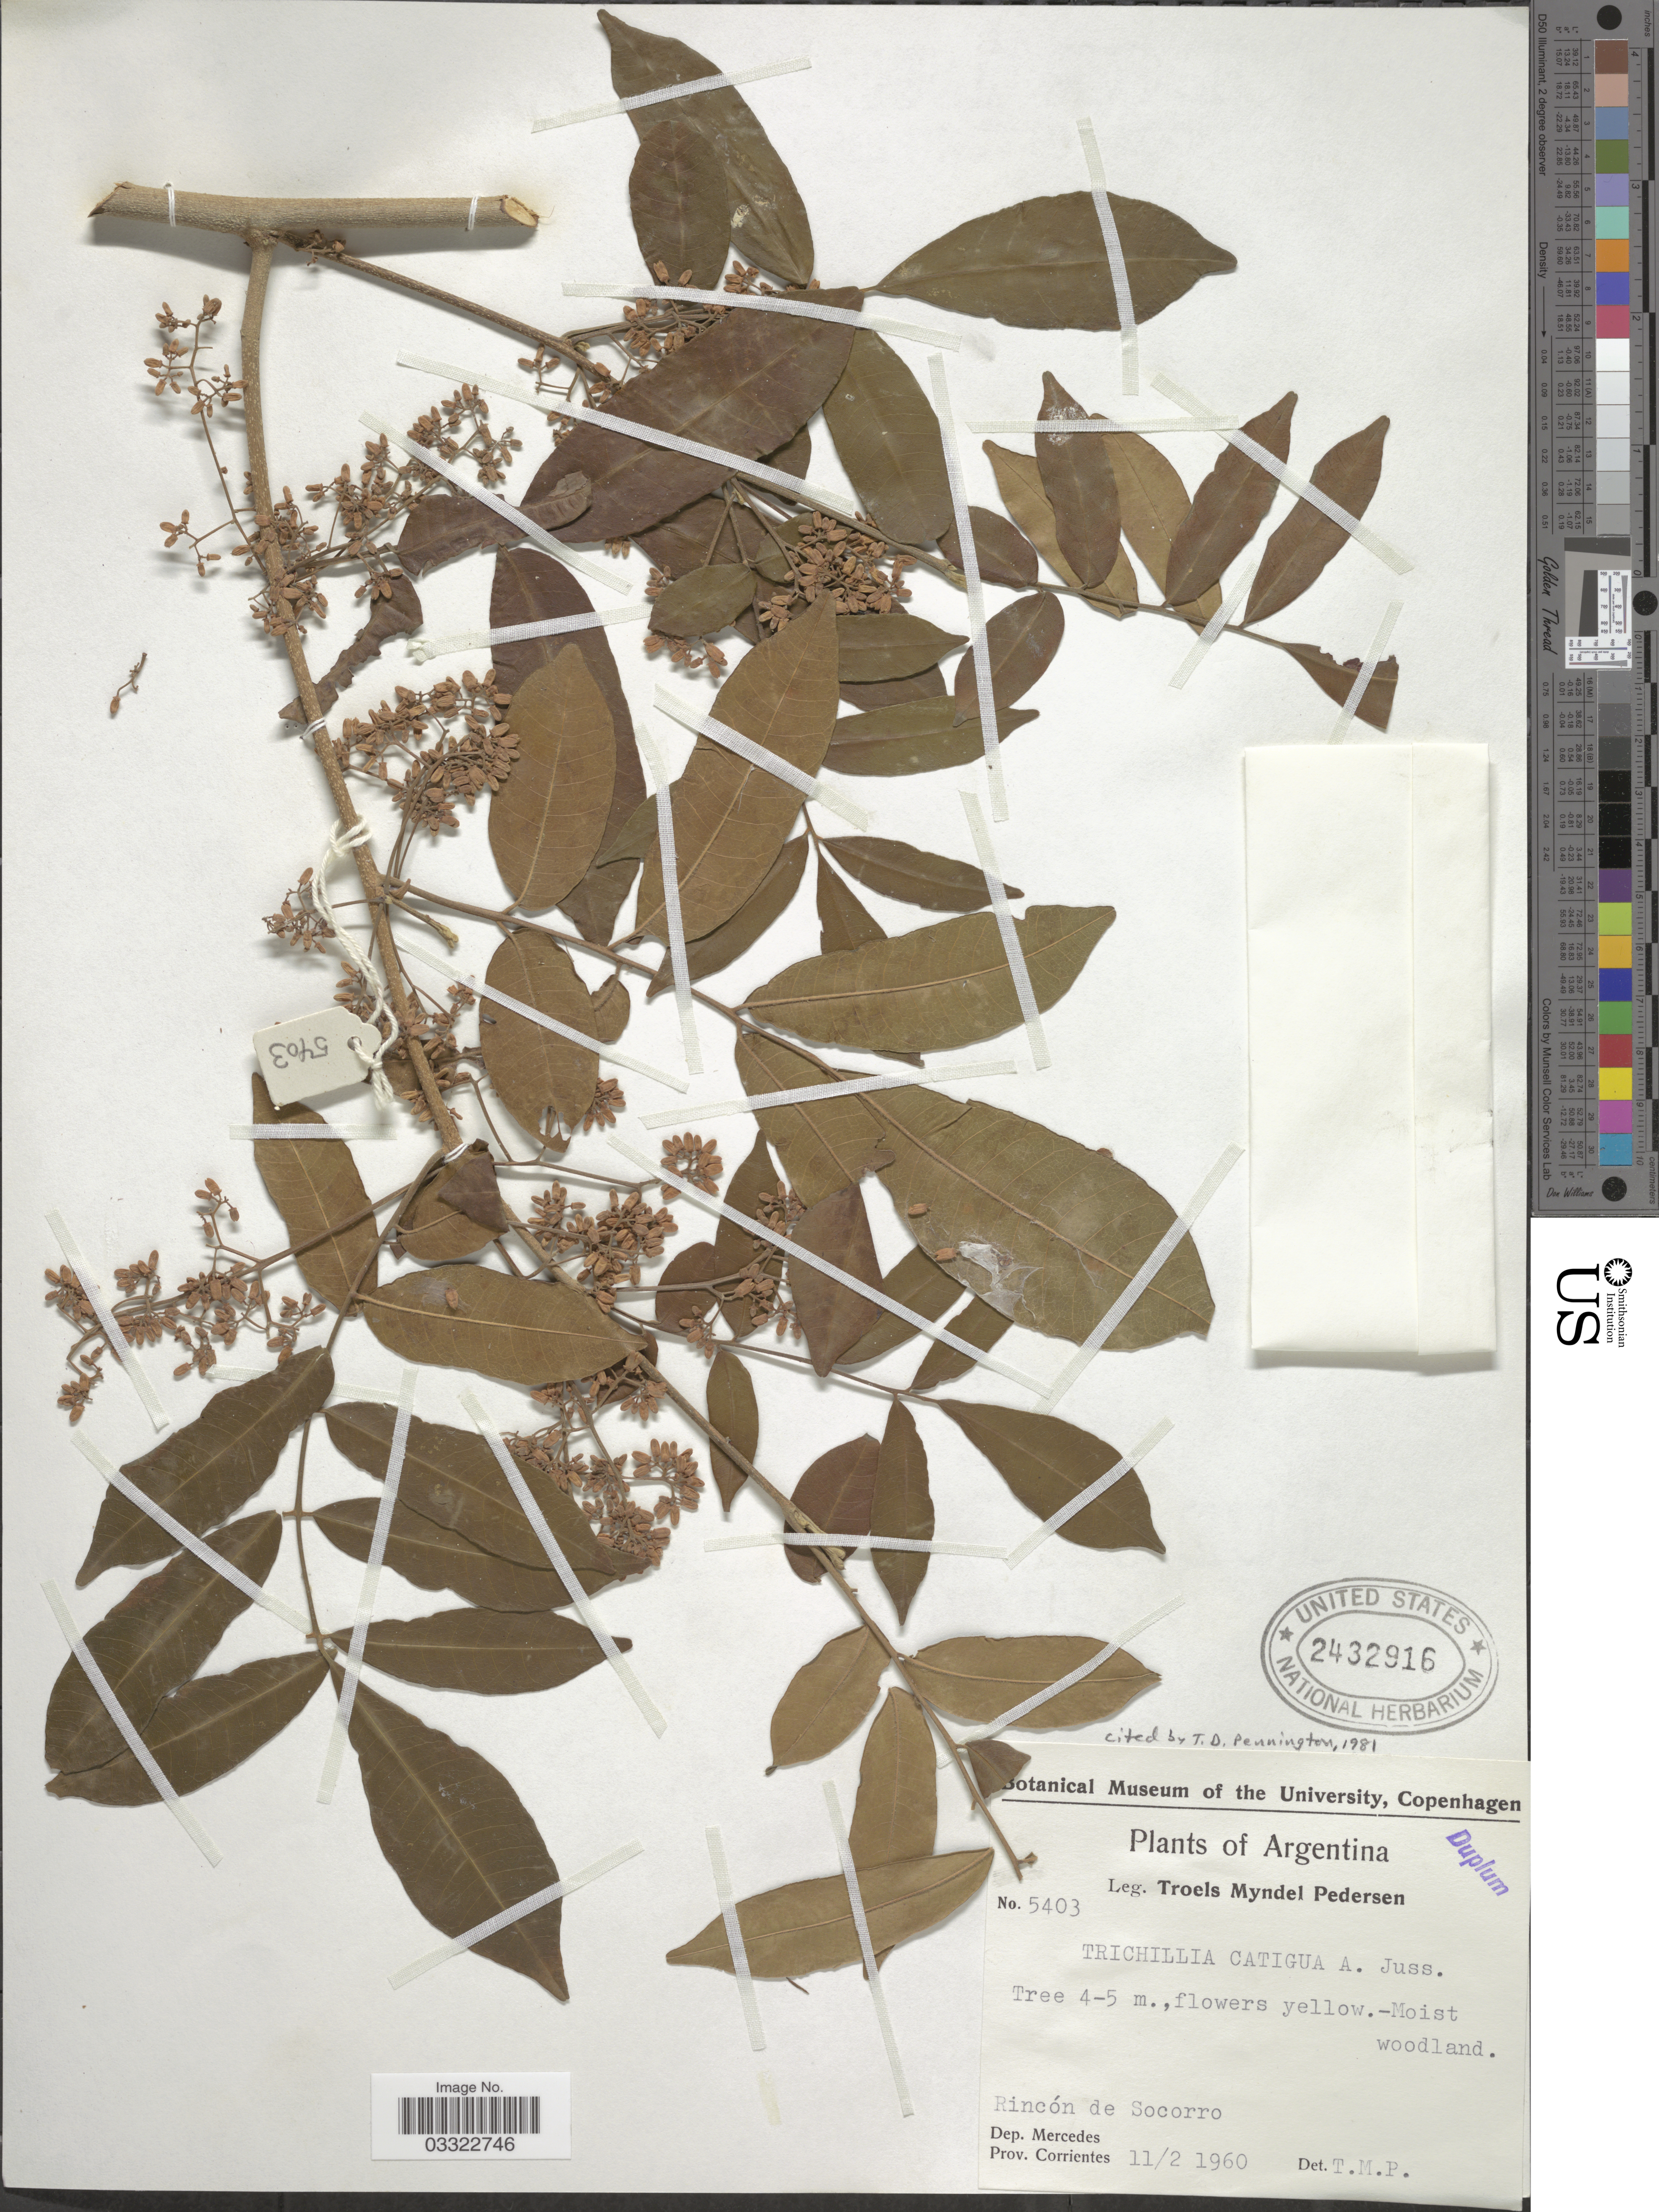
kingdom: Plantae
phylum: Tracheophyta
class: Magnoliopsida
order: Sapindales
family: Meliaceae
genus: Trichilia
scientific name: Trichilia catigua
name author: A. Juss.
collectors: T. Pederson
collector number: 5403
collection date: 1960-02-11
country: Argentina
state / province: Corrientes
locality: Rincón de Socorro. Dep. Mercedes.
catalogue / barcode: US 2432916